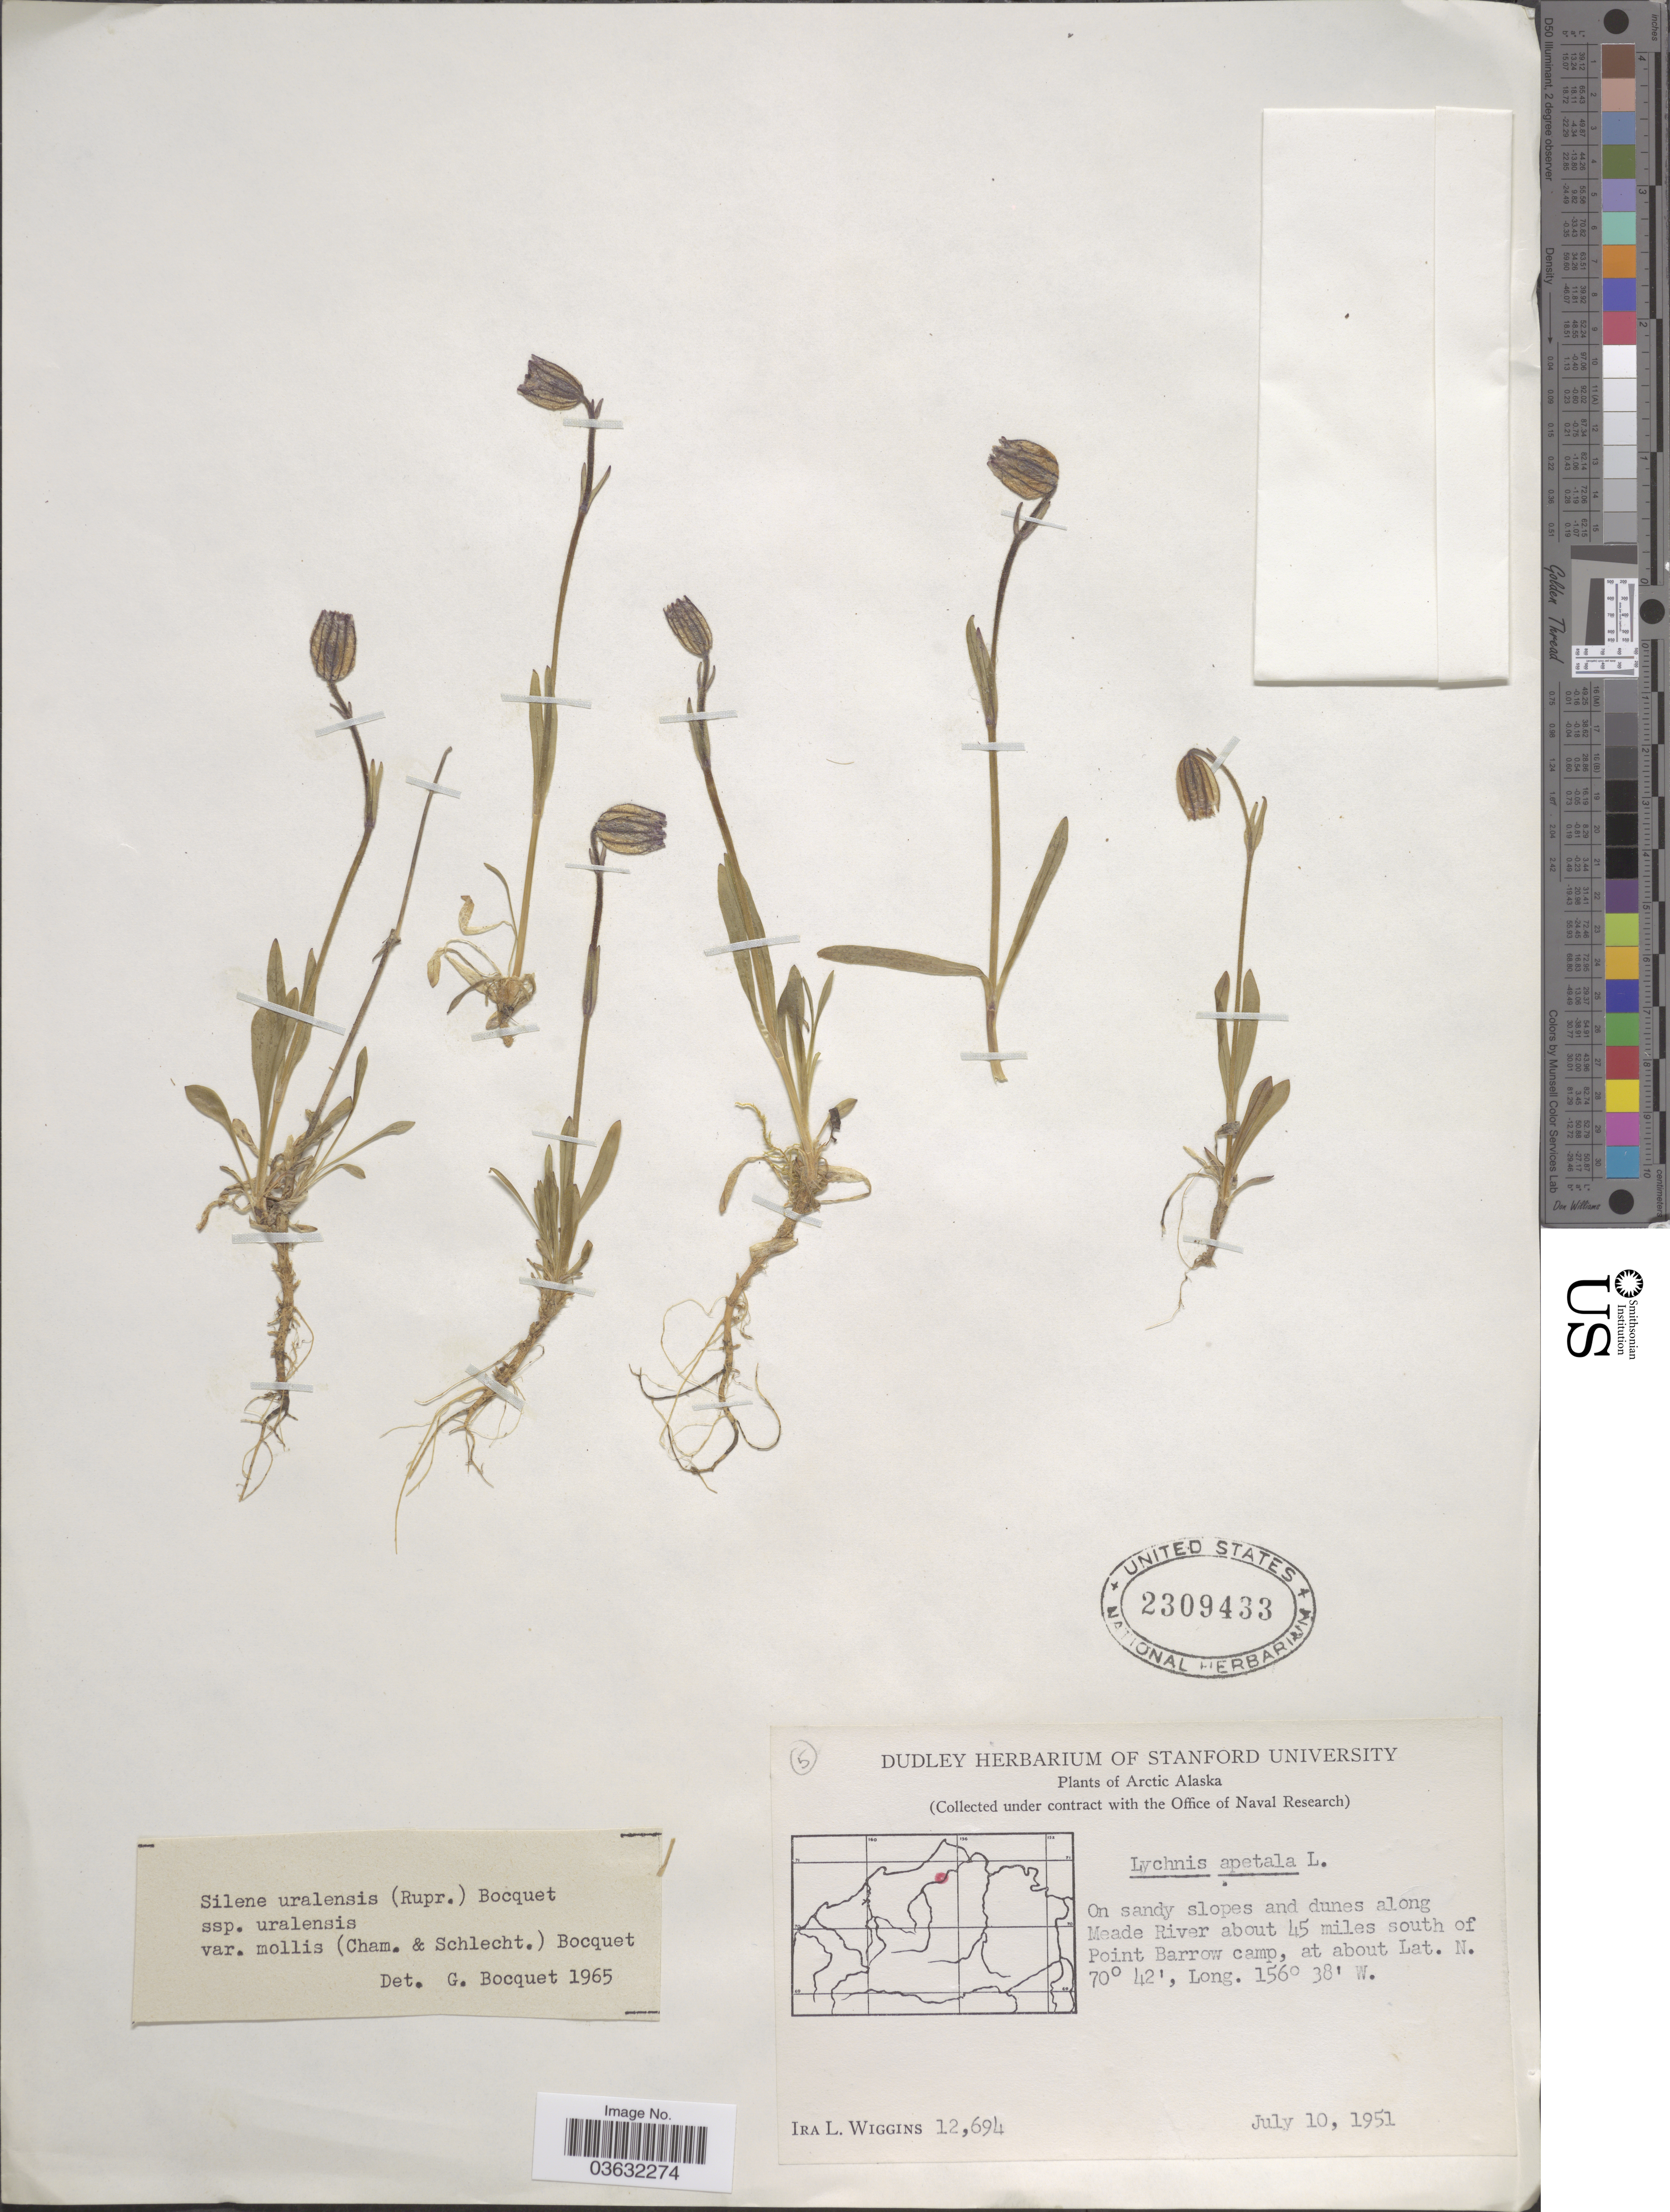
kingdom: Plantae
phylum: Tracheophyta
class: Magnoliopsida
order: Caryophyllales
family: Caryophyllaceae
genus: Silene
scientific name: Silene uralensis var. mollis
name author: (Cham. & Schltdl.) Bocquet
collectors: I. L. Wiggins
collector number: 12694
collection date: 1951-07-10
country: United States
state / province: Alaska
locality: Arctic Alaska. On sandy slopes and dunes along Meade River about 45 miles south of Point Barrow camp.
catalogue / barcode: US 2309433